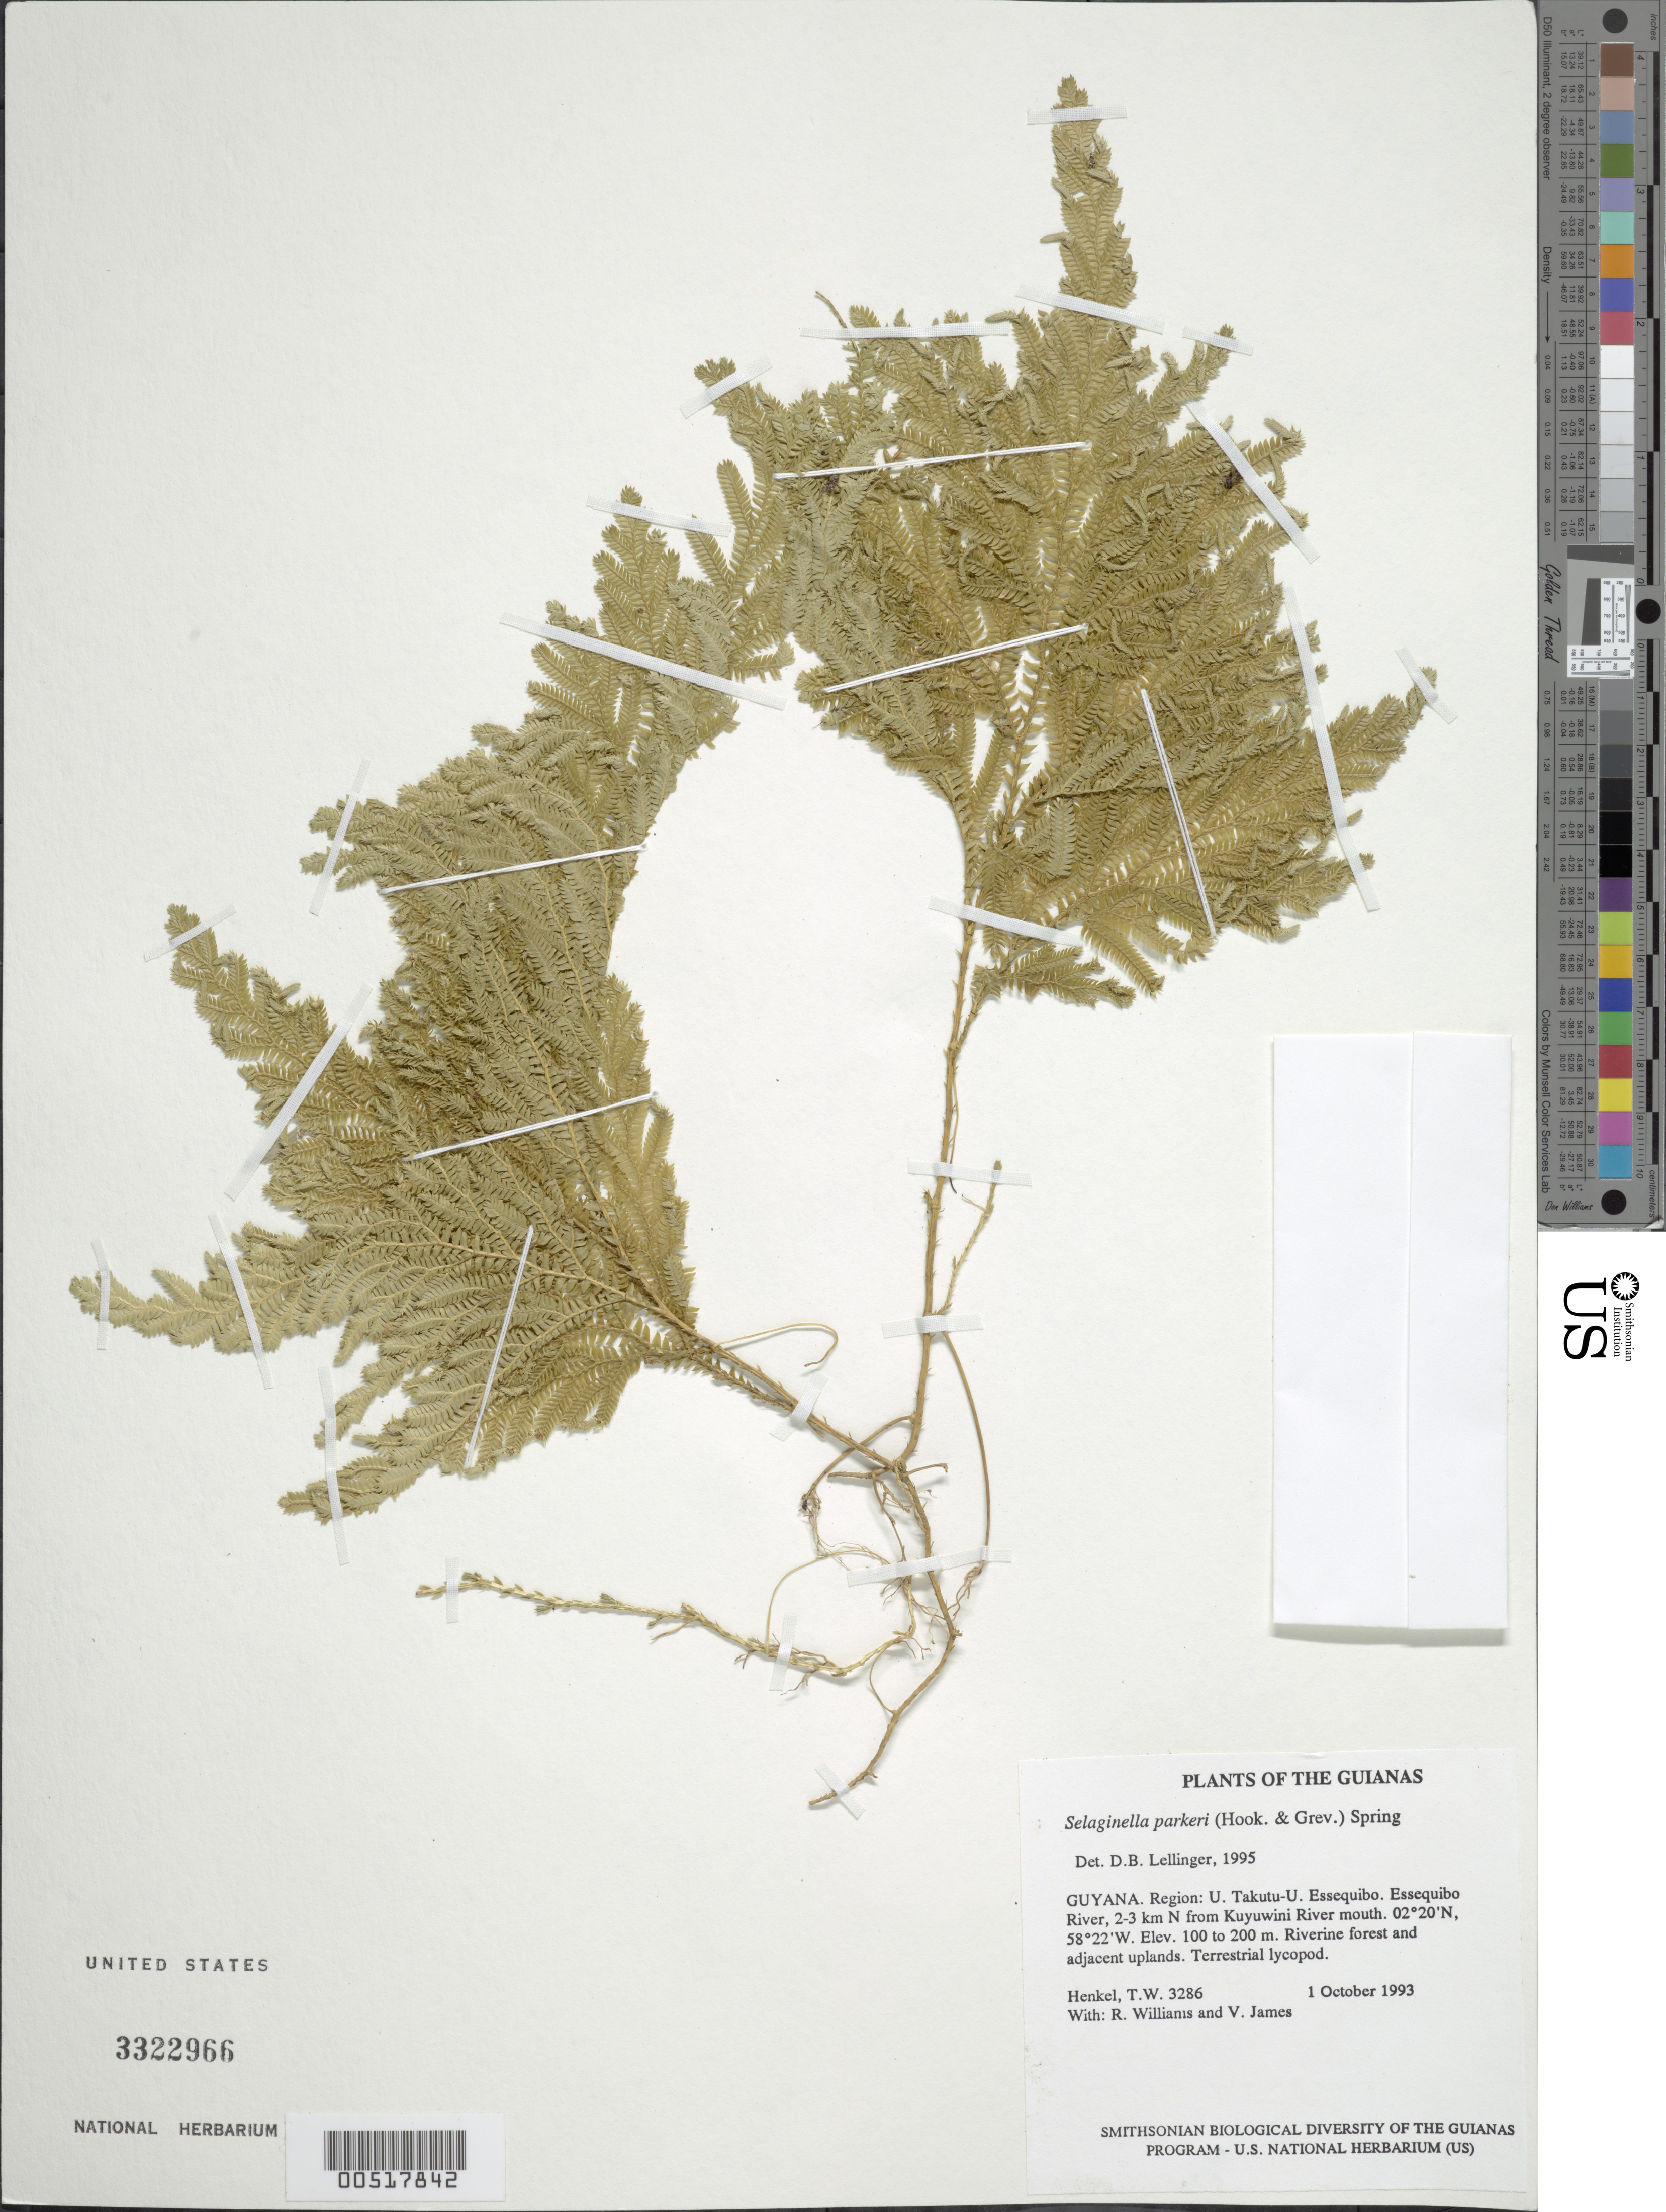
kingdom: Plantae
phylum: Tracheophyta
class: Lycopodiopsida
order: Selaginellales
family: Selaginellaceae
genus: Selaginella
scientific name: Selaginella parkeri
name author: (Hook. & Grev.) Spring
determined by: Lellinger, David B., (BOT), Smithsonian Institution - National Museum of Natural History (UNITED STATES)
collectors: T. Henkel, R. Williams & V. James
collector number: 3286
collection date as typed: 1 October 1993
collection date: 1993-10-01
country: Guyana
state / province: U. Takutu-U. Essequibo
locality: Essequibo River, 2-3 km N from Kuyuwini River mouth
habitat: Riverine forest and adjacent uplands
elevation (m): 100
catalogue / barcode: US 3322966